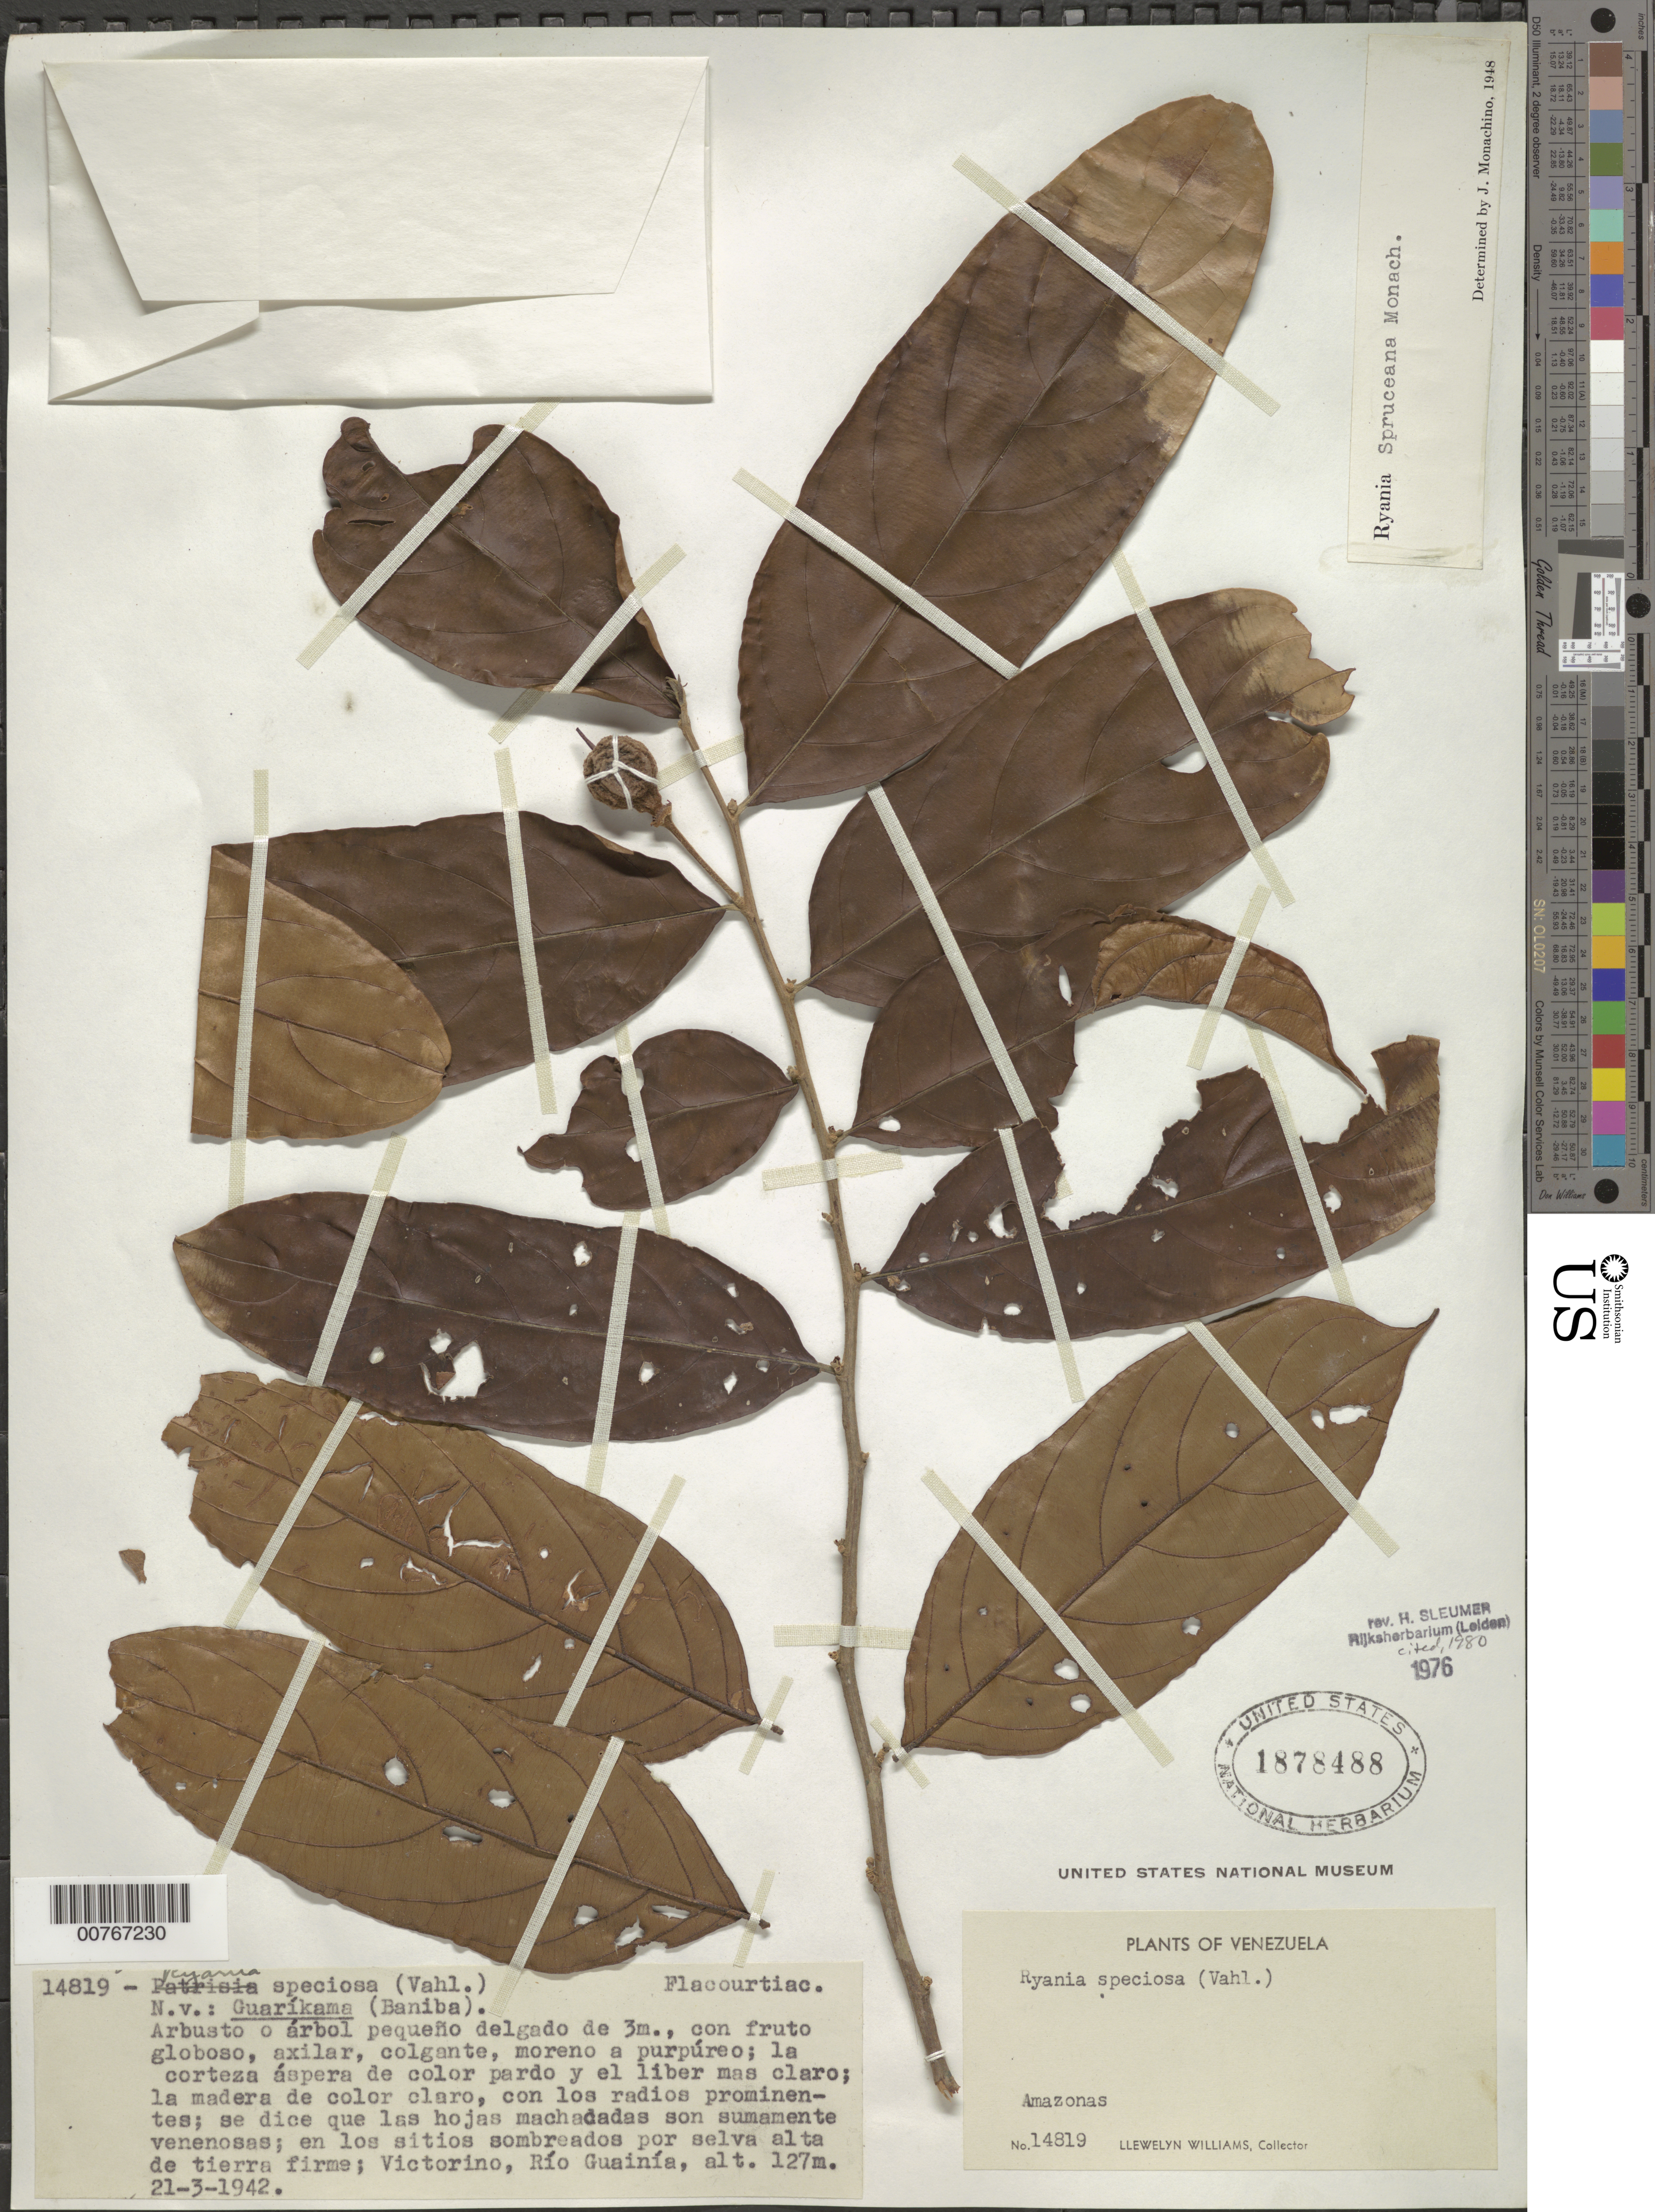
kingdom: Plantae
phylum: Tracheophyta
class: Magnoliopsida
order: Malpighiales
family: Salicaceae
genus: Ryania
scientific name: Ryania spruceana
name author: Monach.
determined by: Sleumer, H. O.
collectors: Ll. Williams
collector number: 14819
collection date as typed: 21-Mar-42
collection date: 1942-03-21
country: Venezuela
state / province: Amazonas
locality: Victorino, Río Guainía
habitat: Sitios sombreados por selva alta de tierra firme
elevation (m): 127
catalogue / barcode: US 1878488